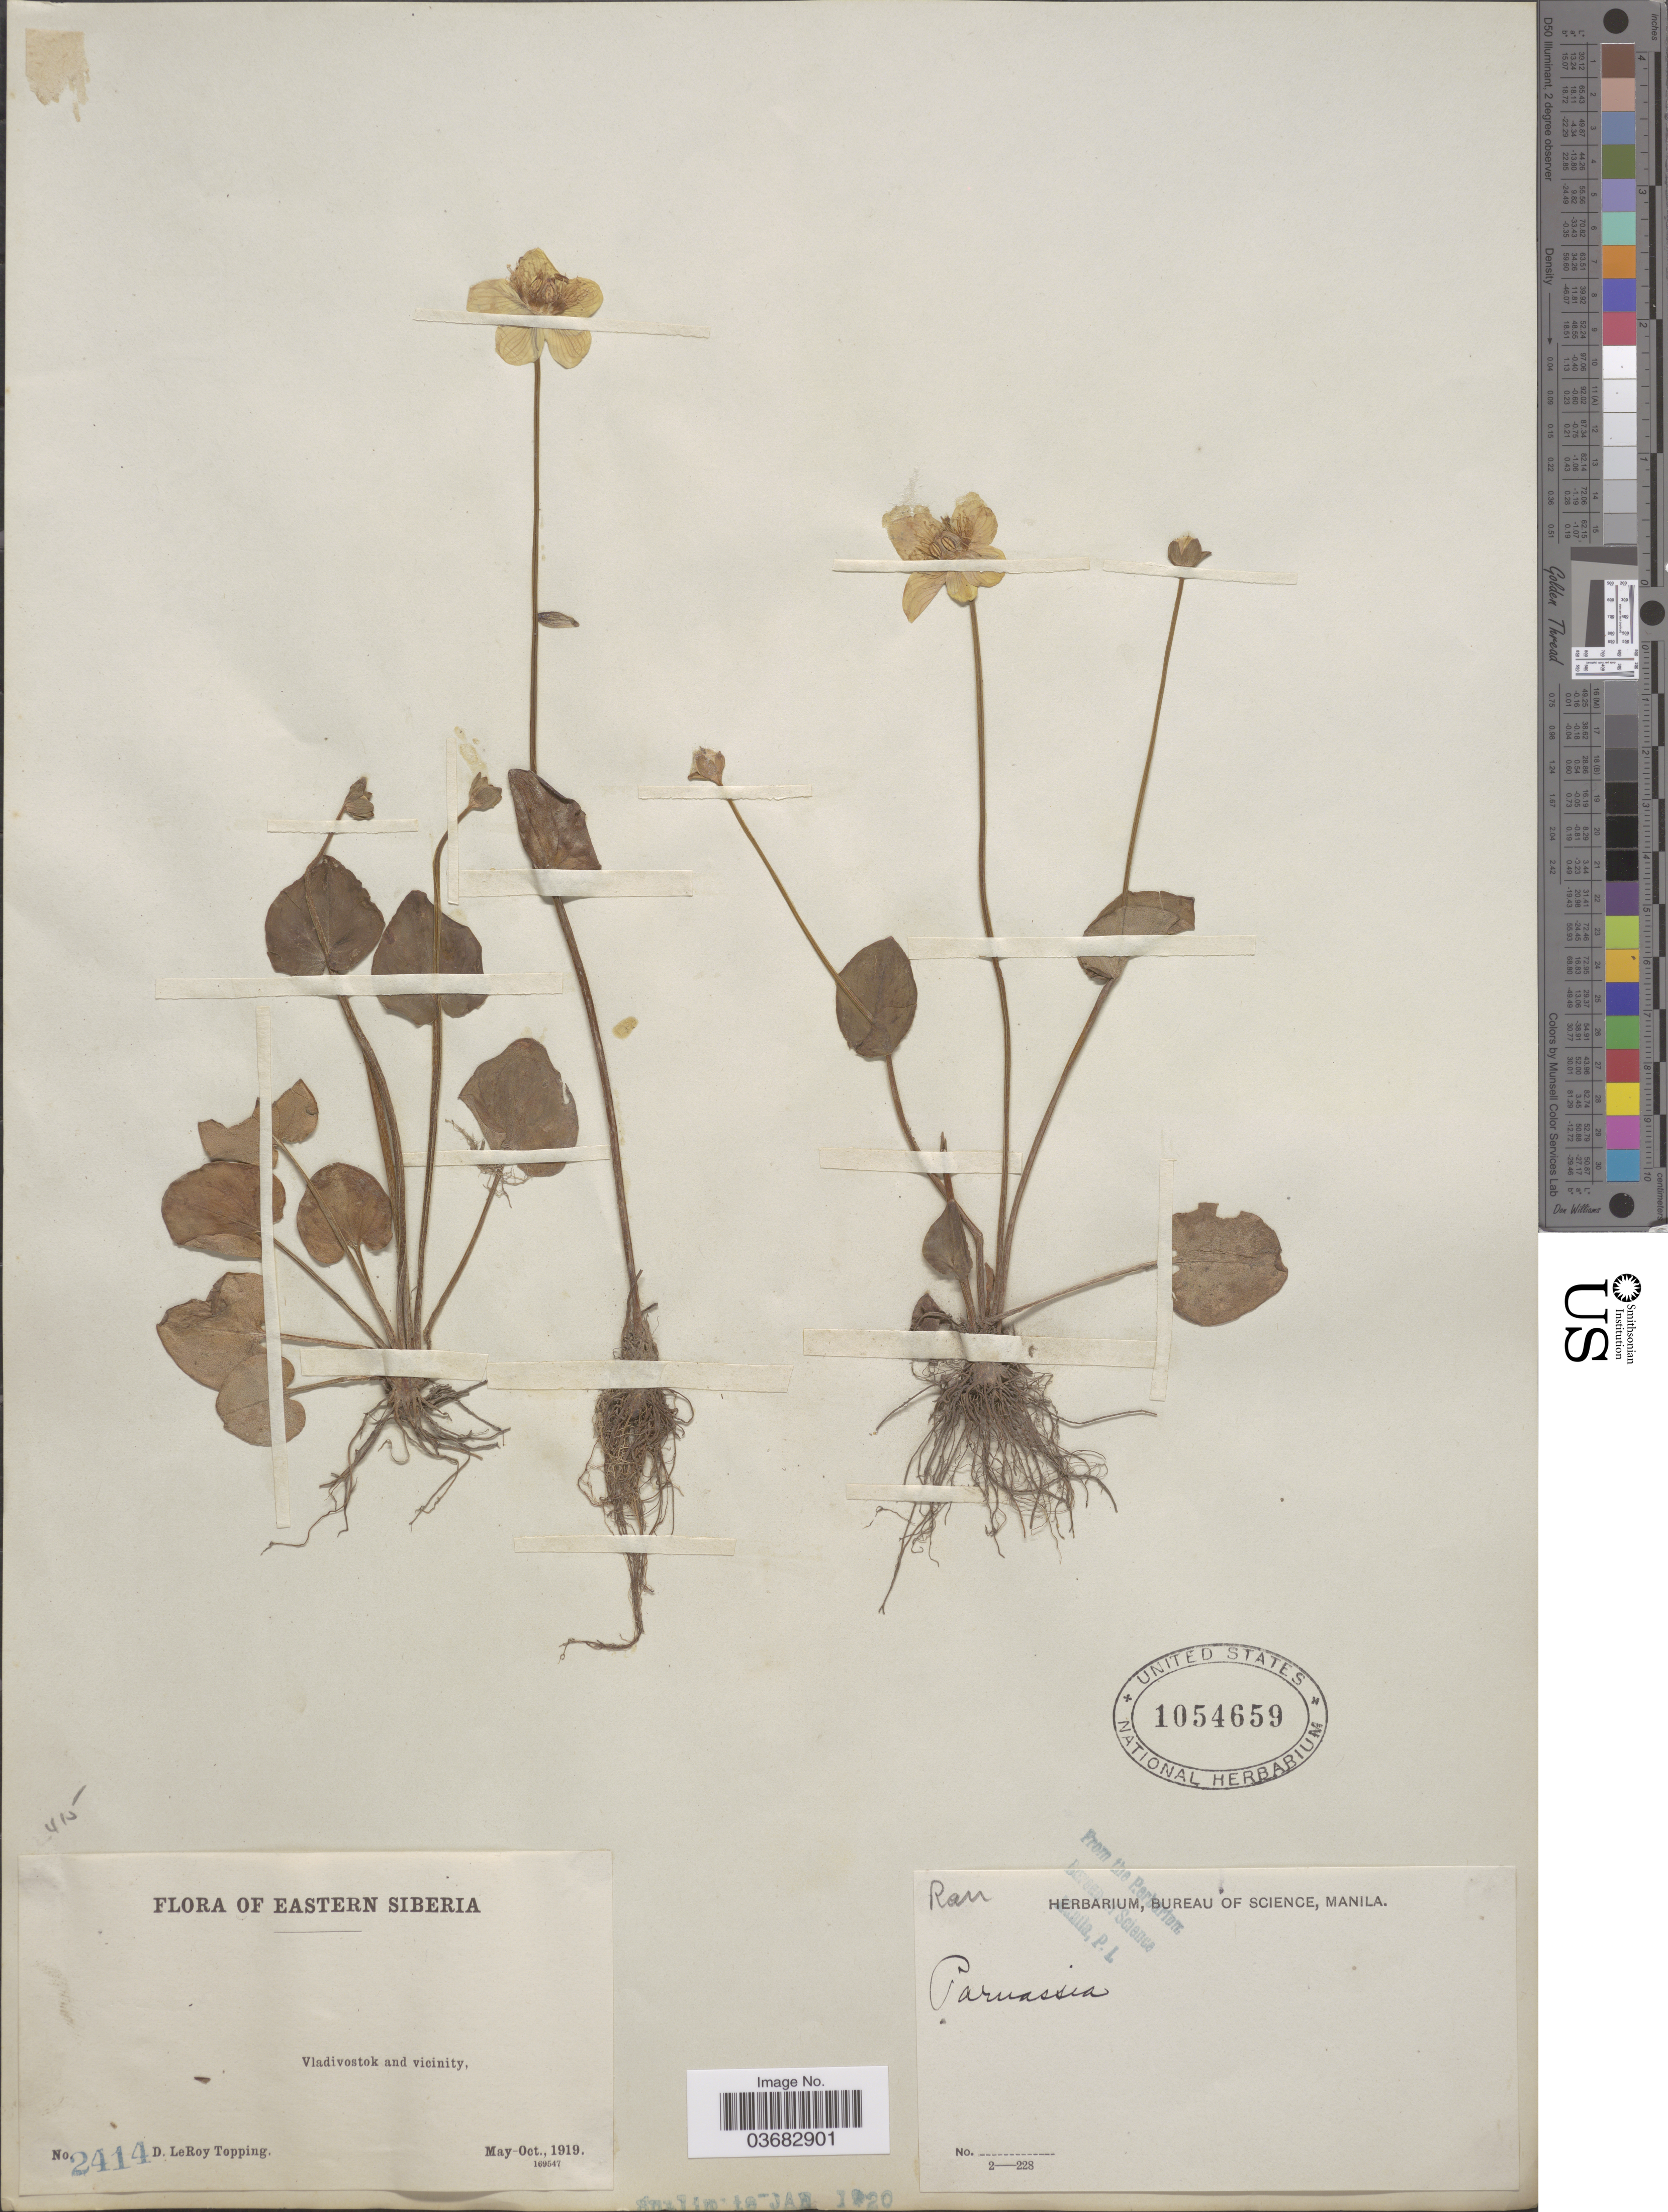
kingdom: Plantae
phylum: Tracheophyta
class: Magnoliopsida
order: Celastrales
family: Parnassiaceae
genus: Parnassia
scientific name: Parnassia sp.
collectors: D. L. Topping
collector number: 2414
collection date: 1919-05/1919-10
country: Russian Federation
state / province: Primorsky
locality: Eastern Siberia. Vladivostok and vicinity.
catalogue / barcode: US 1054659